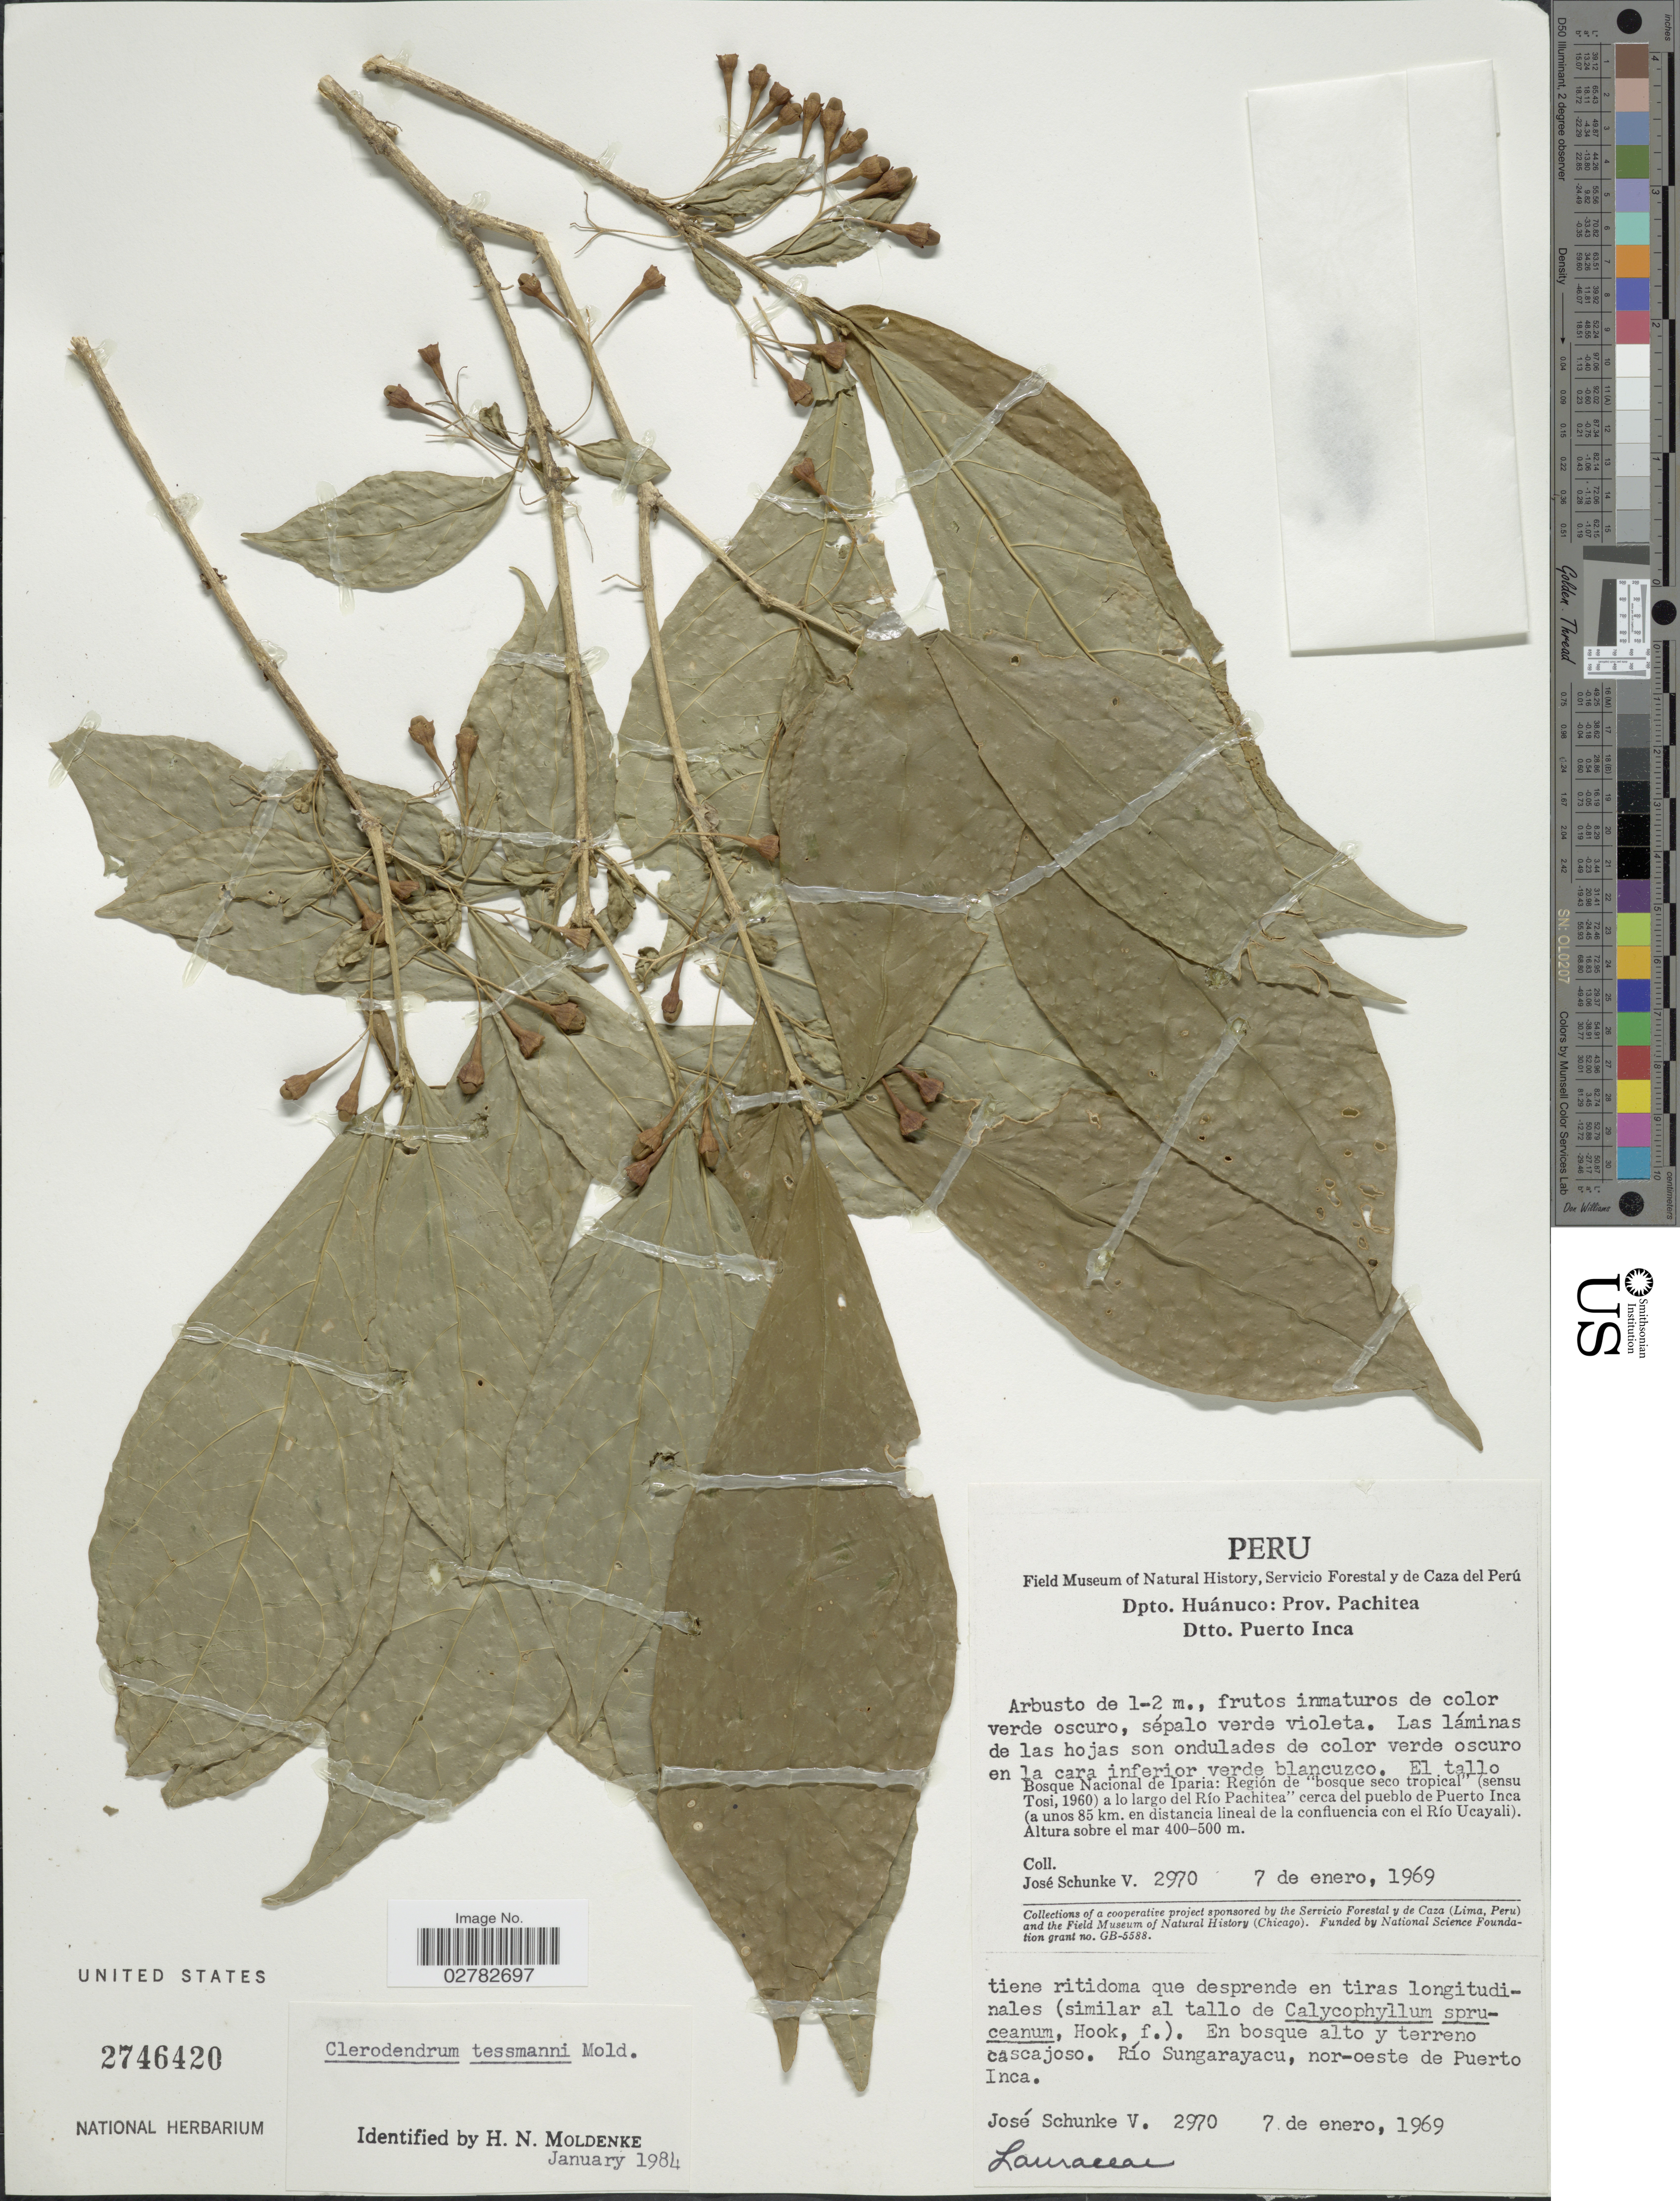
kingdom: Plantae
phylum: Tracheophyta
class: Magnoliopsida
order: Lamiales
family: Lamiaceae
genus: Clerodendrum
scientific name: Clerodendrum tessmannii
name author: Moldenke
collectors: J. Schunke Vigo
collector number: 2970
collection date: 1969-01-07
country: Peru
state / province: Huánuco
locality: Dpto: Huánuco: Prov. Pachitea. Dtto.Puerto Inca. Bosque Nacional de Iparia: Région de 'bosque seco tropical' (sensu Tosi, 1960) a lo largo del Río Pachitea' cerca del pueblo de Puerto Inca (a unos 85 km. en distancia lineal de la confluencia con el Río Ucayali). Río Sungarayacu, nor-oeste de Puerto Inca.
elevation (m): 400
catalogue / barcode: US 2746420